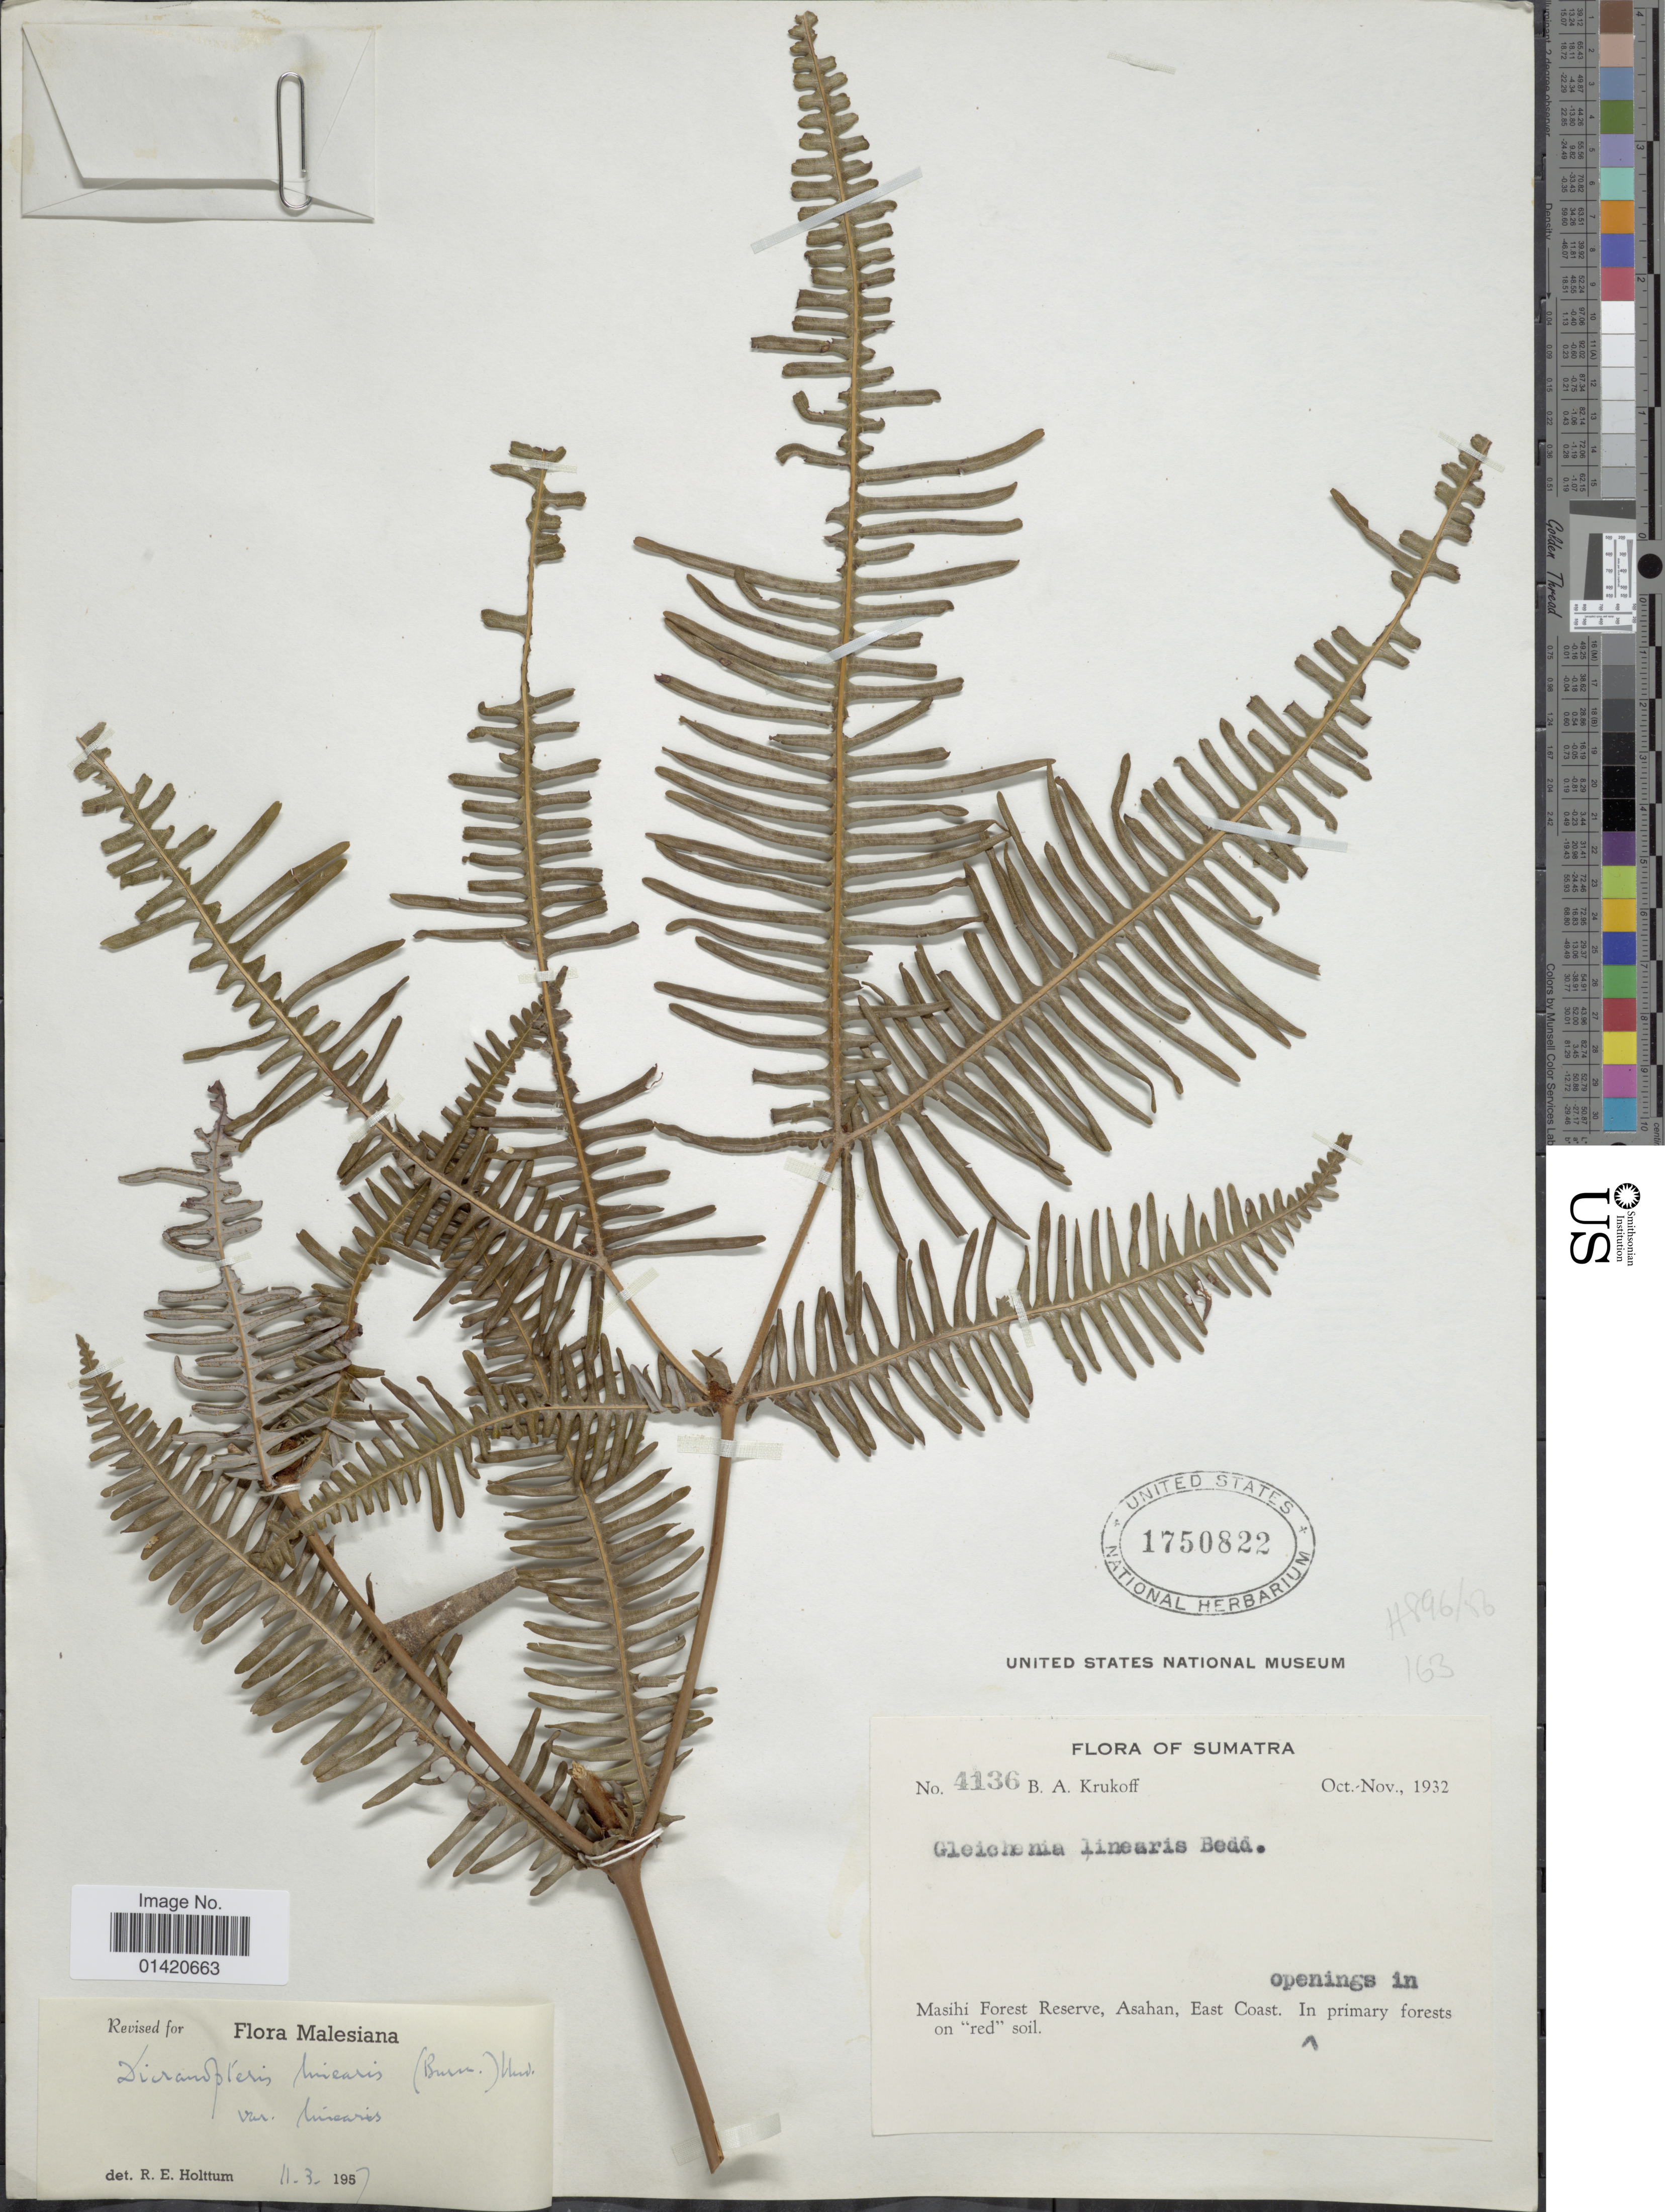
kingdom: Plantae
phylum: Tracheophyta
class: Polypodiopsida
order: Gleicheniales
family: Gleicheniaceae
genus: Dicranopteris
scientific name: Dicranopteris linearis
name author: (Burm. f.) Underw.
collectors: B. A. Krukoff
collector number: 4136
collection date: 1932-10/1932-11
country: Indonesia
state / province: Sumatra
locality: Masihi Forest Reserve,Asahan, East Coast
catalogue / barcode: US 1750822